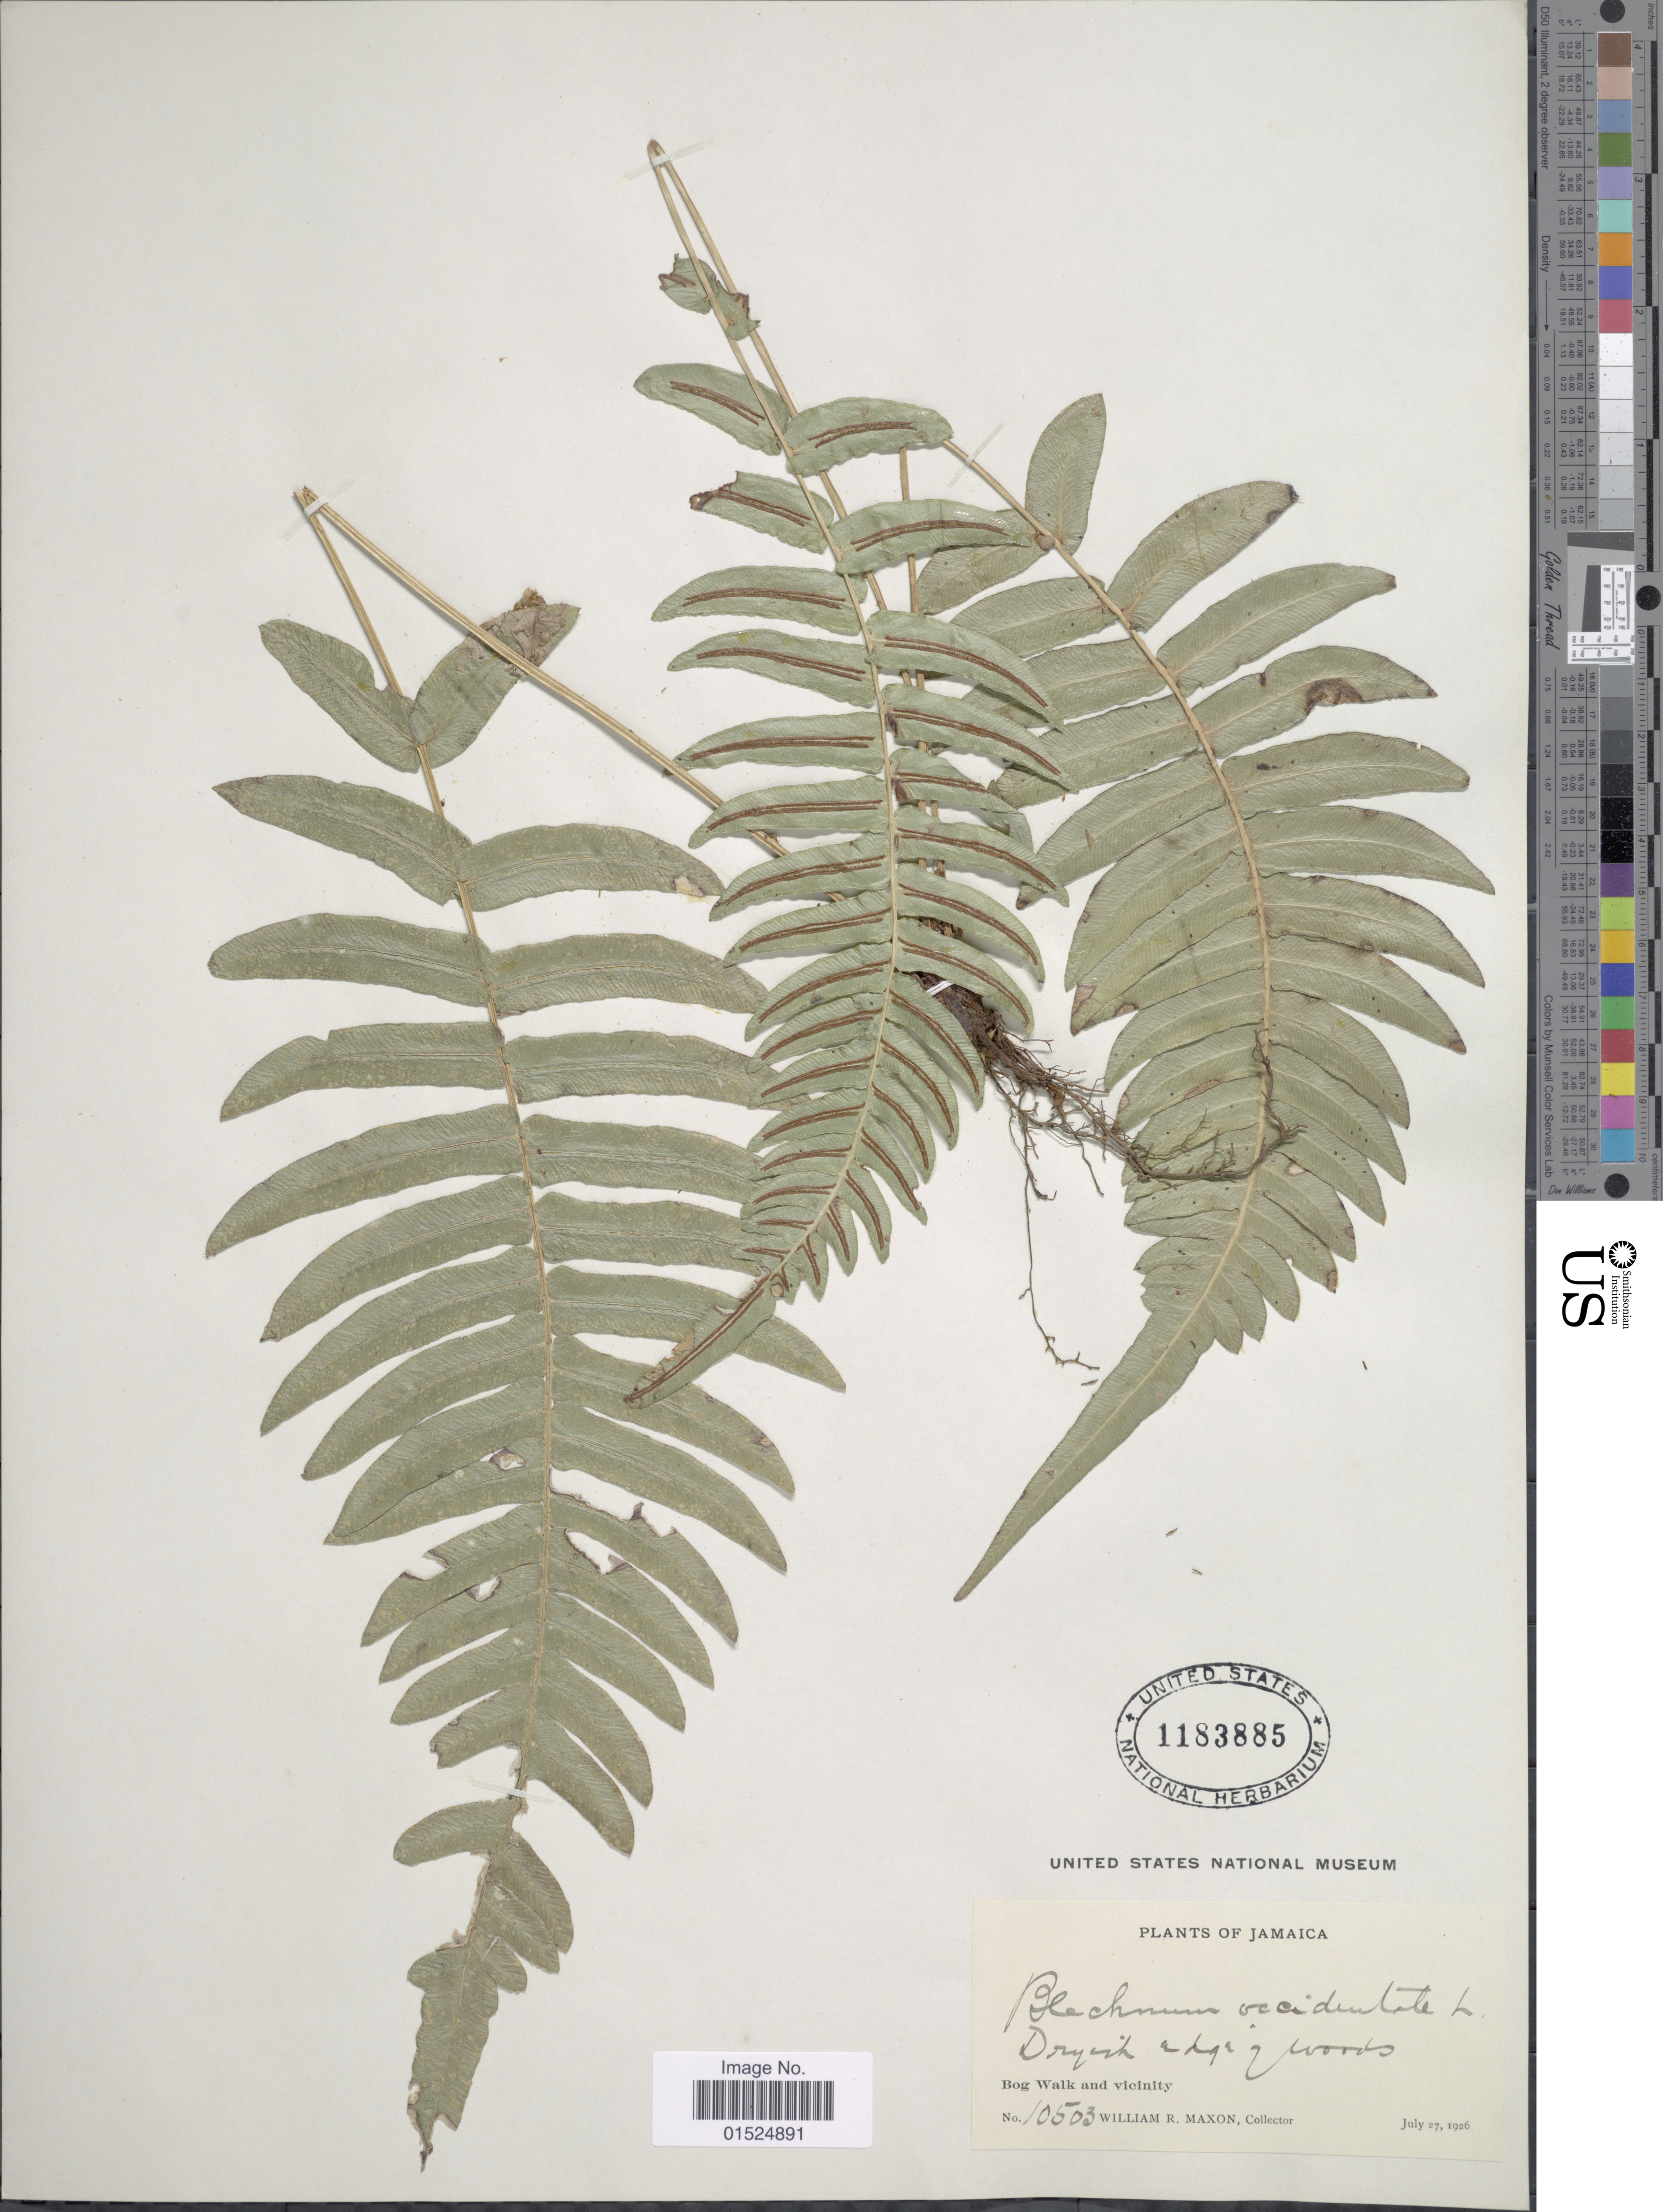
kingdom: Plantae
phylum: Tracheophyta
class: Polypodiopsida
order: Polypodiales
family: Blechnaceae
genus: Blechnum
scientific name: Blechnum occidentale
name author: L.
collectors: W. R. Maxon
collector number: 10503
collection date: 1926-07-27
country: Jamaica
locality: Bog Walk and vicinity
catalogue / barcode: US 1183885